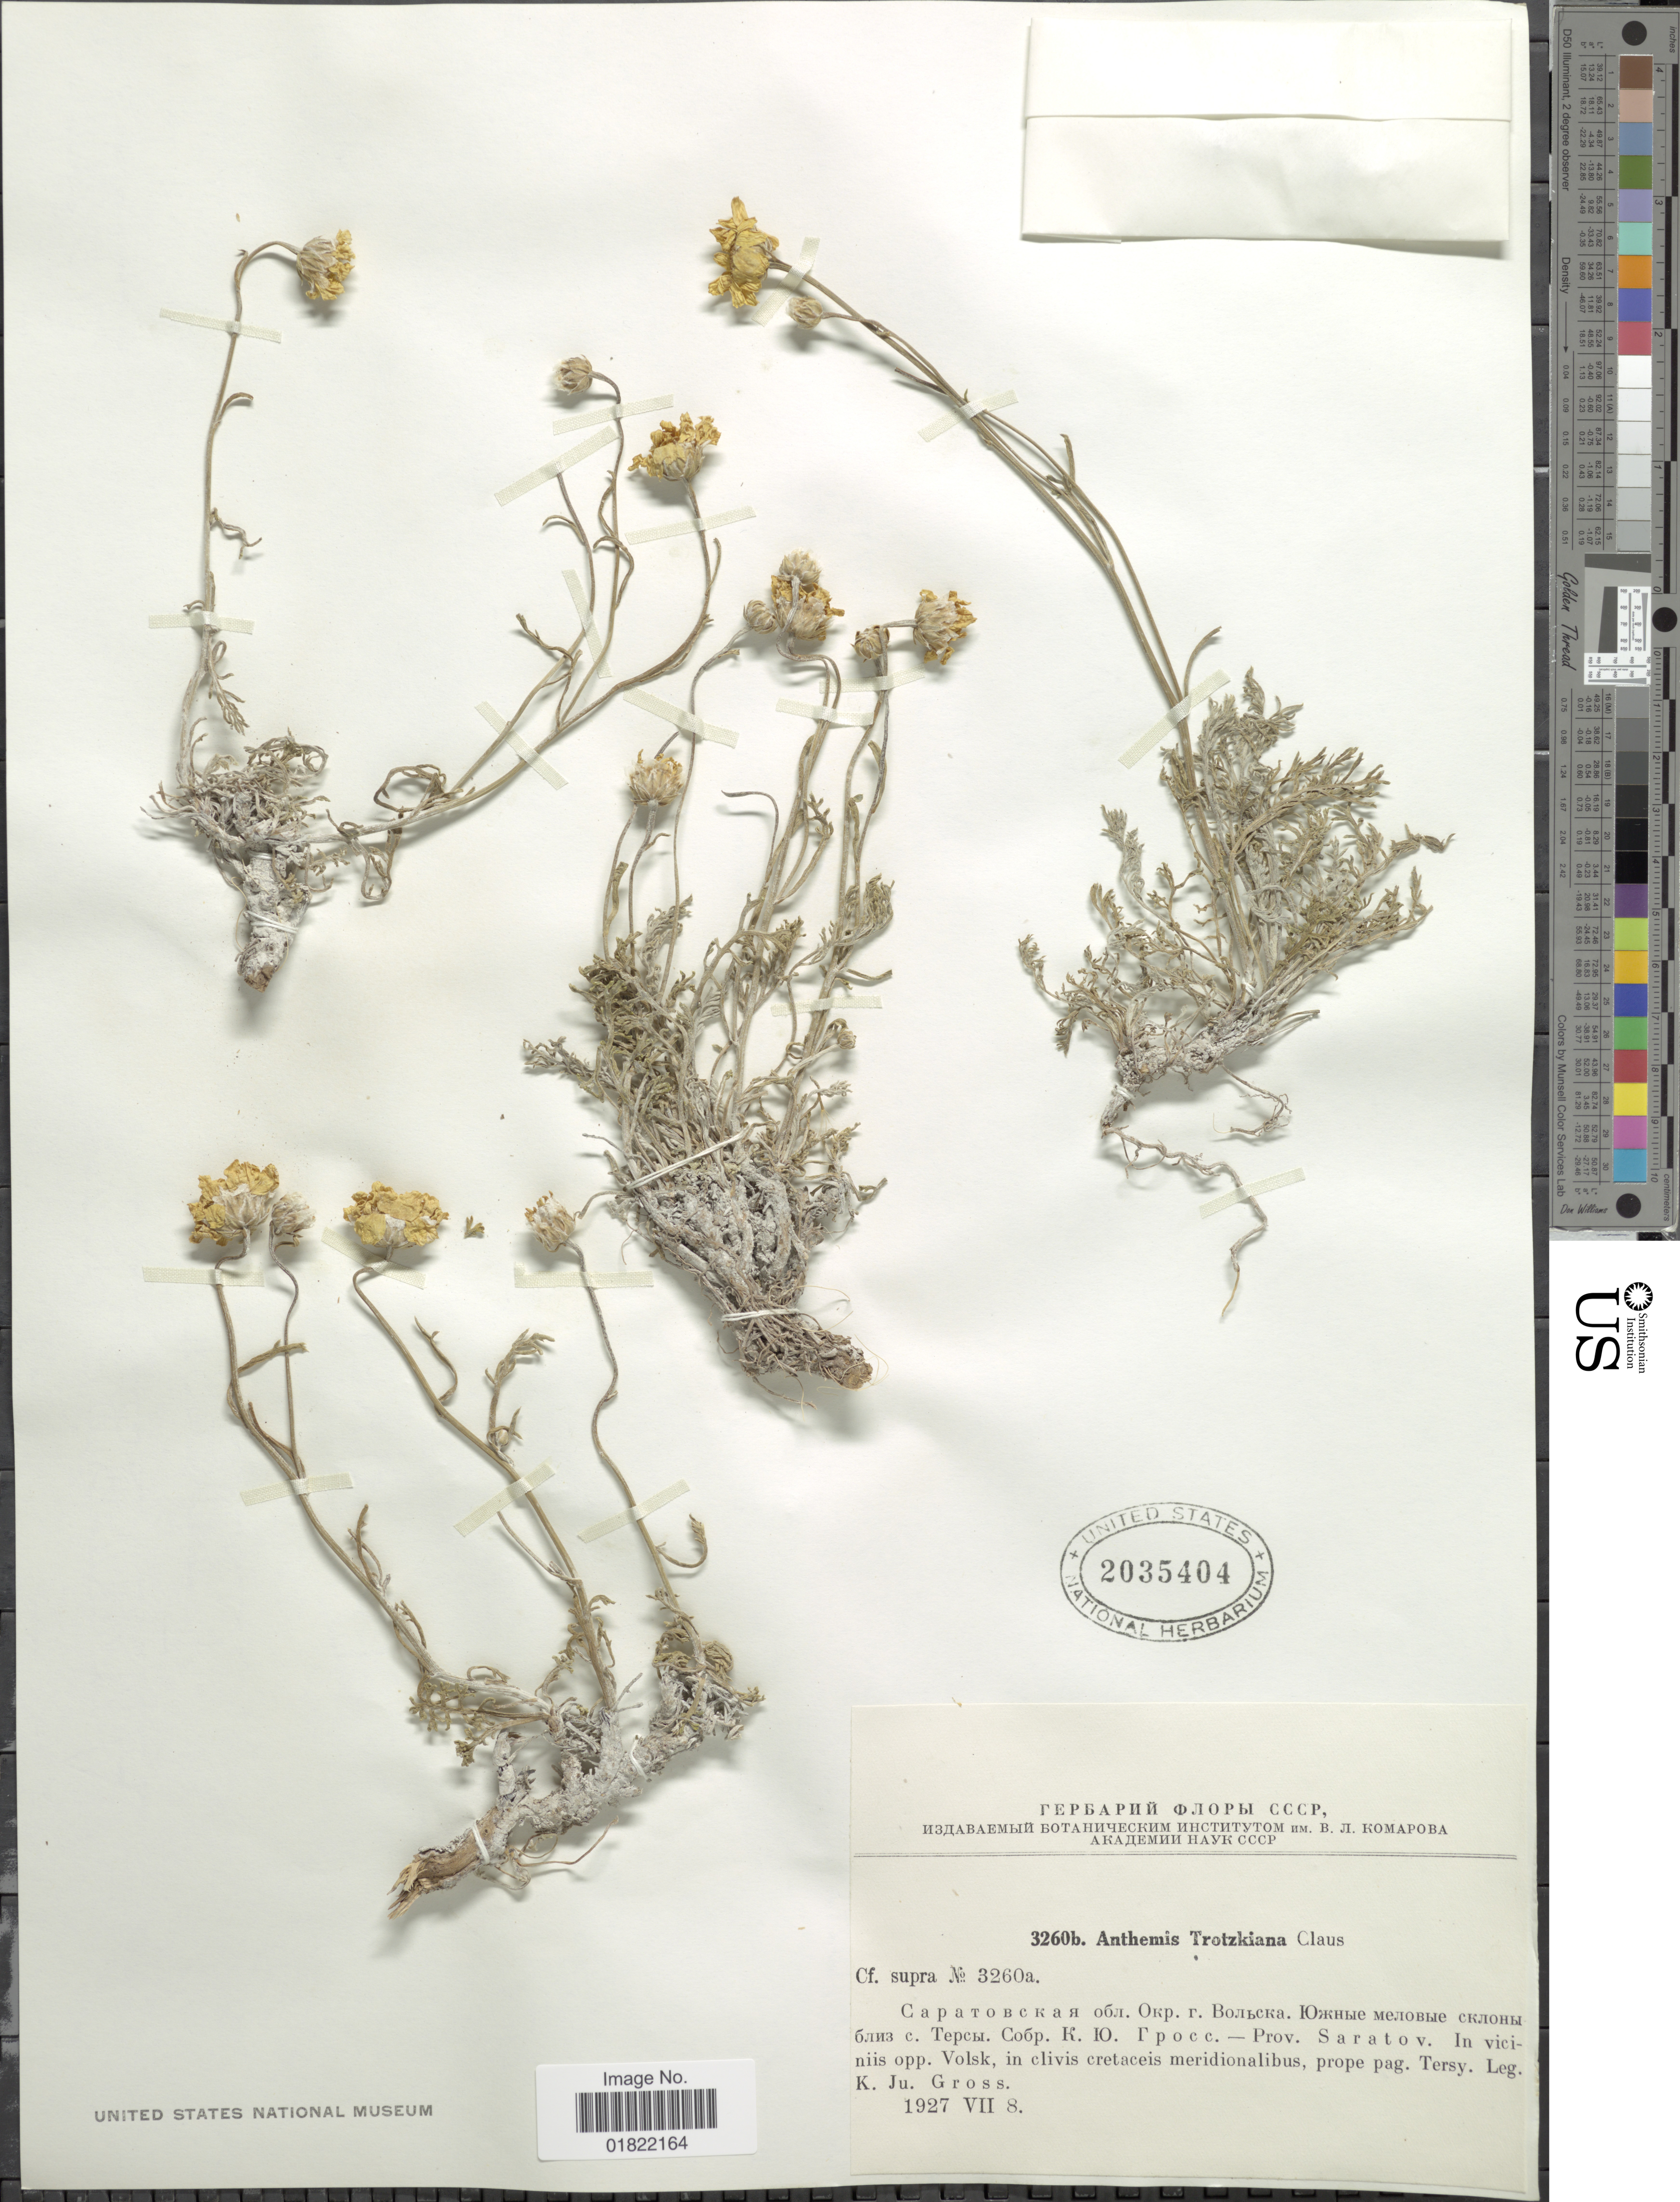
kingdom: Plantae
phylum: Tracheophyta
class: Magnoliopsida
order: Asterales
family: Asteraceae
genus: Anthemis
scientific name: Anthemis trotzkiana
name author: Claus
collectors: K. Gross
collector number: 3260b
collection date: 1927-07-08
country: Russian Federation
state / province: Saratov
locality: In viciniis opp. Volsk, in clivis cretaceis meridionalibus, prope pag. Tersy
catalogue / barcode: US 2035404